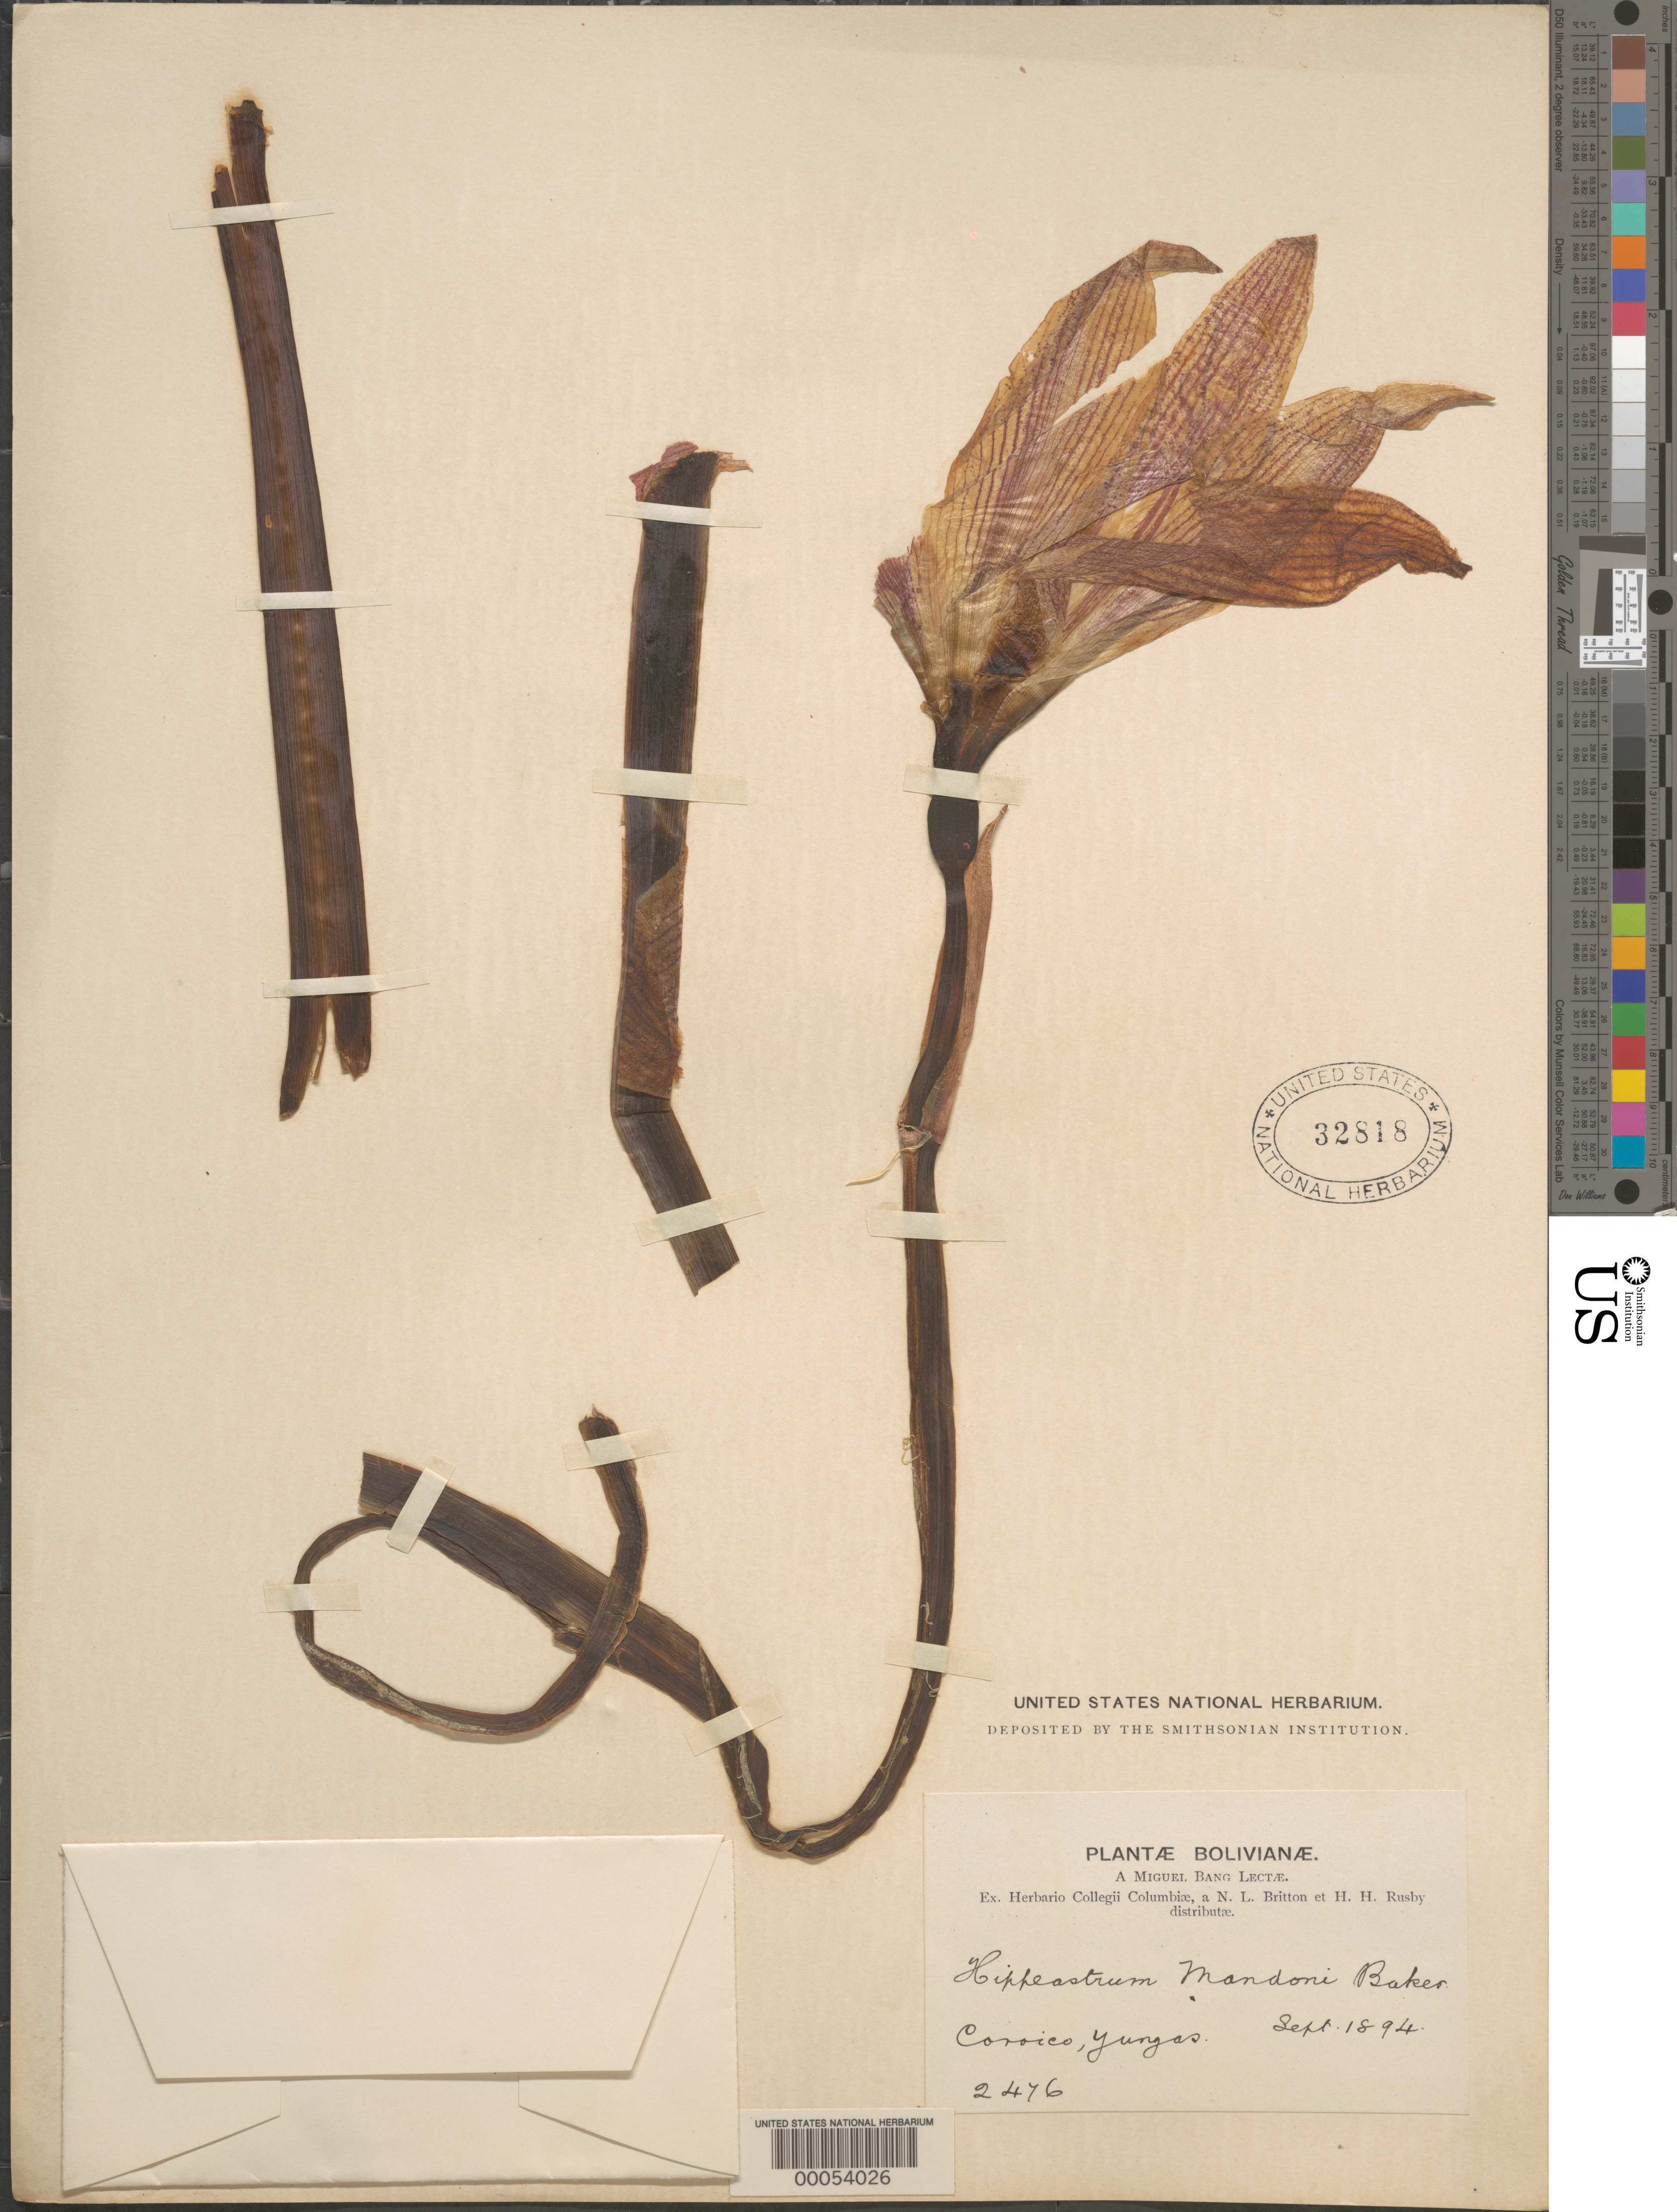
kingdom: Plantae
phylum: Tracheophyta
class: Liliopsida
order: Asparagales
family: Amaryllidaceae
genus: Hippeastrum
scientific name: Hippeastrum mandoni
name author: Baker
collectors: M. Bang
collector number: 2476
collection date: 1894-09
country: Bolivia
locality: Coroico, Yungas.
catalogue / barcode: US 32818